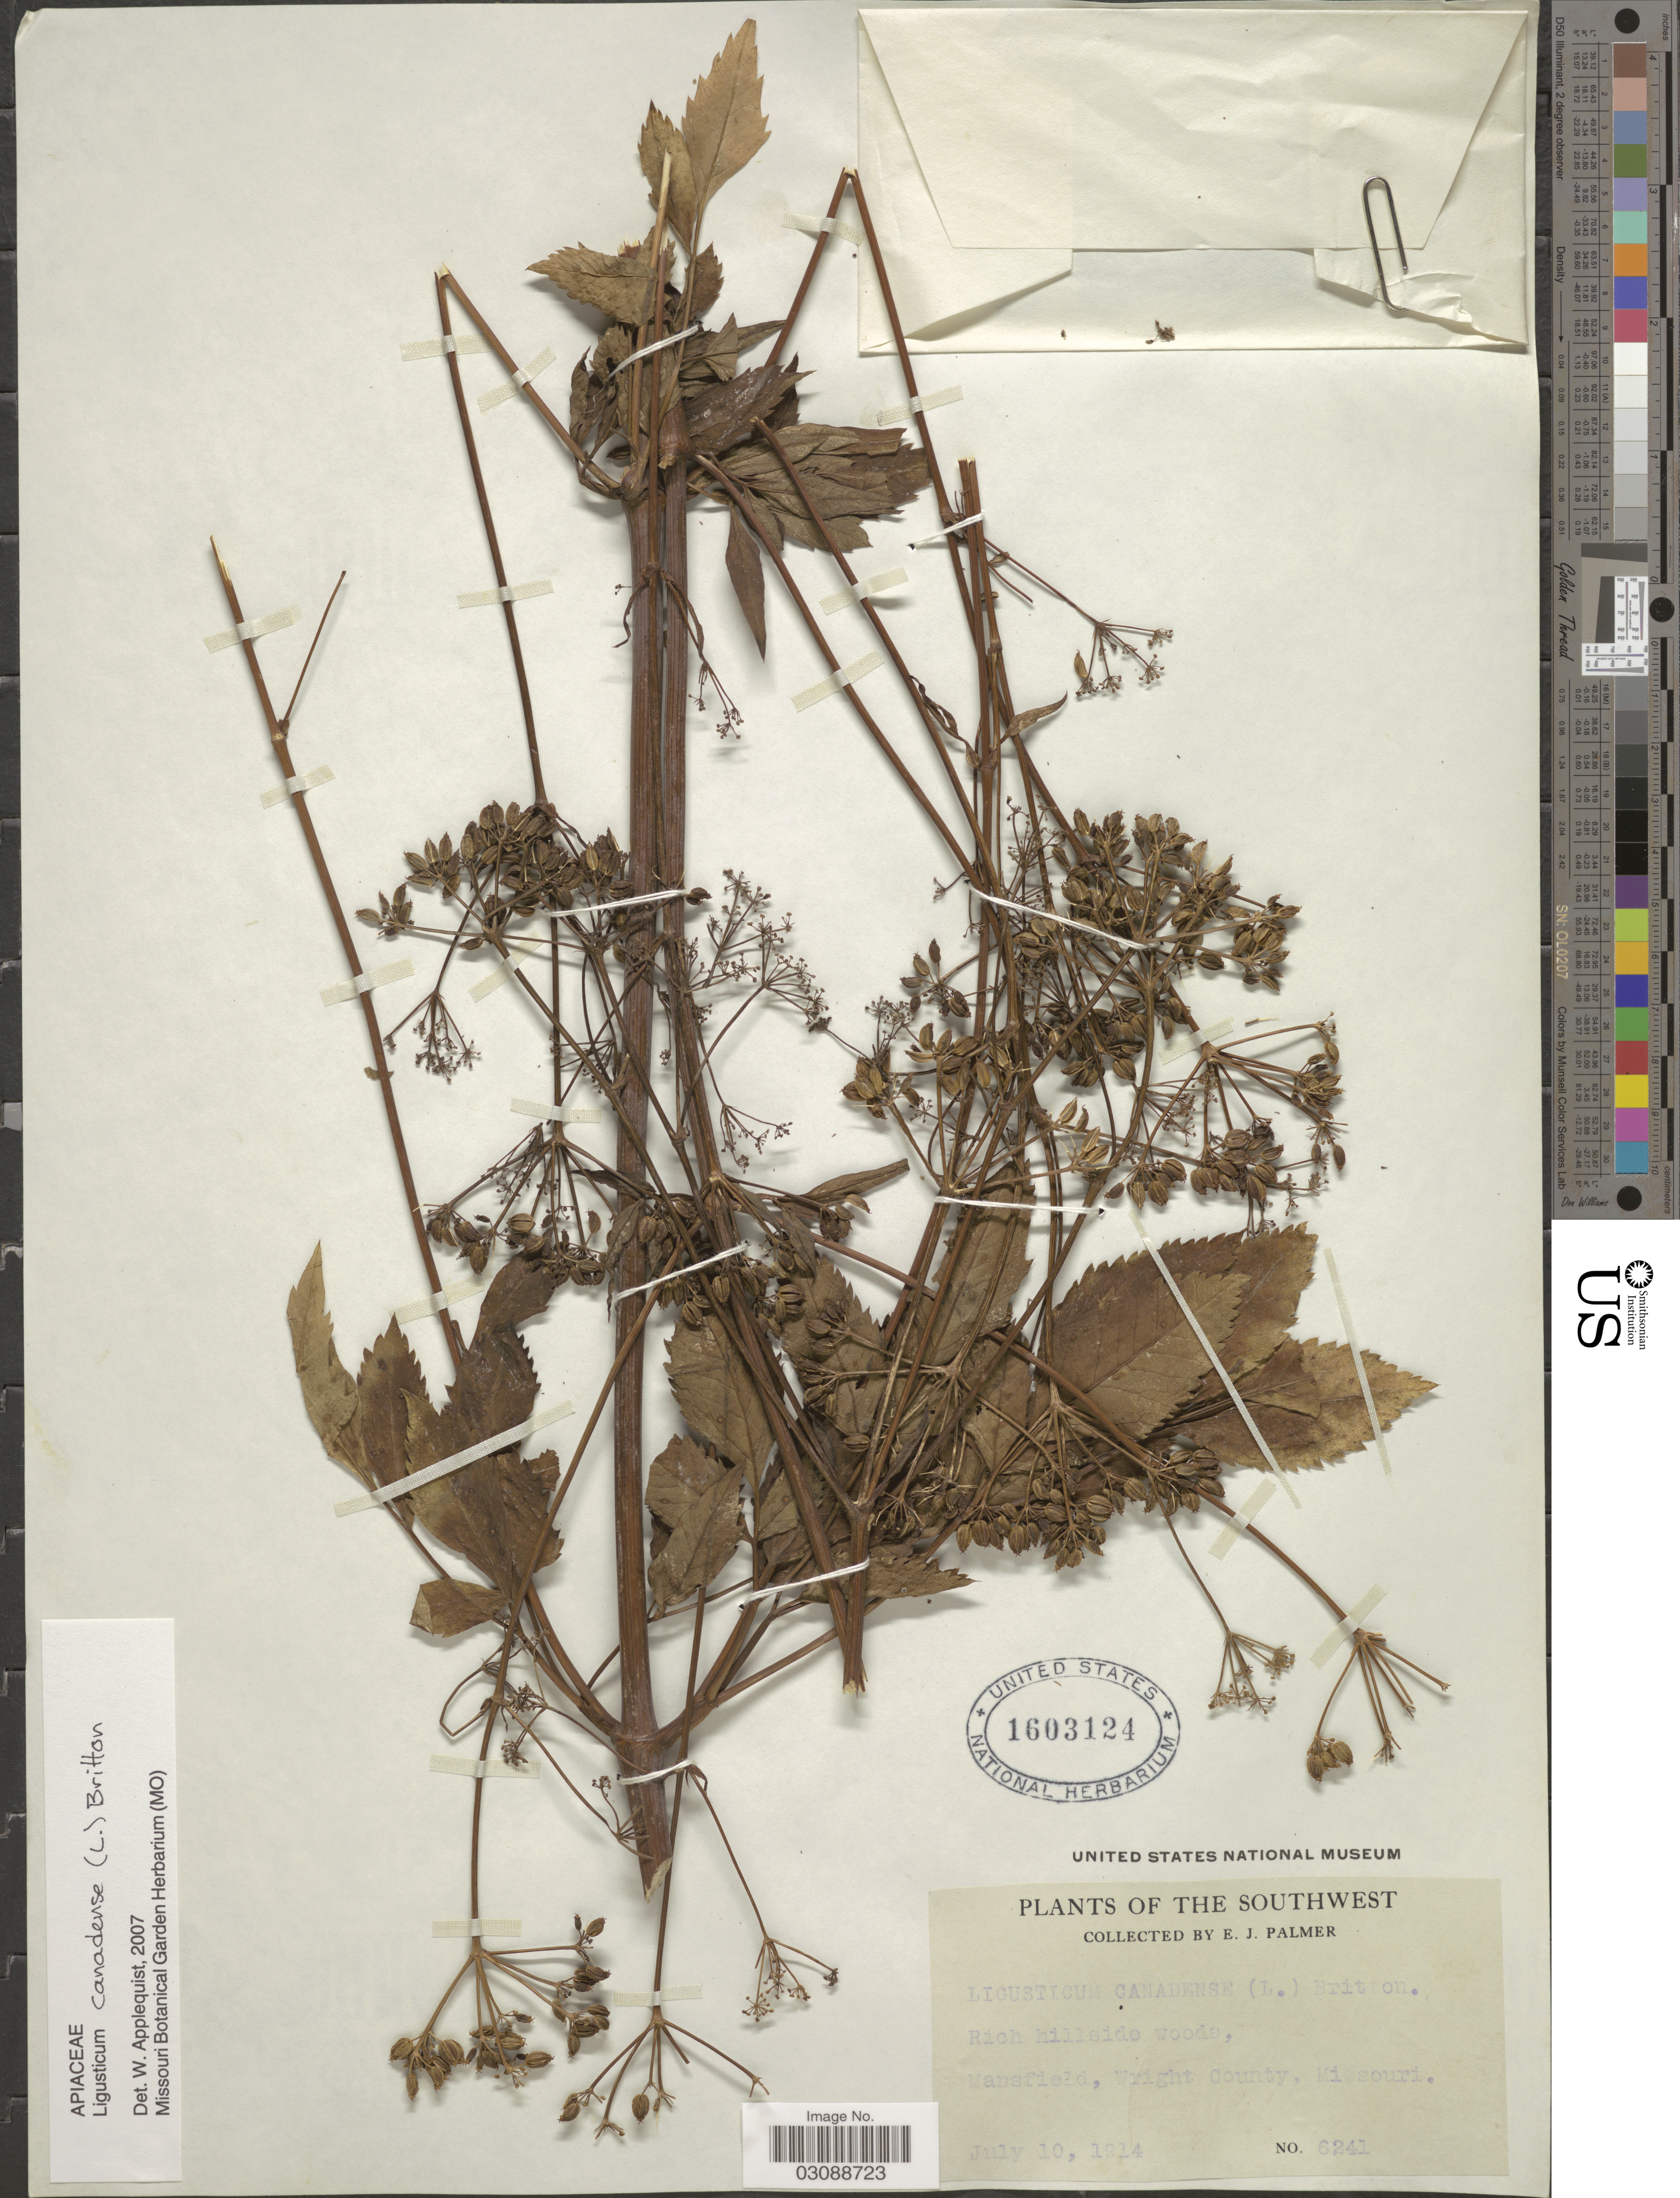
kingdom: Plantae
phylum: Tracheophyta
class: Magnoliopsida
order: Apiales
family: Apiaceae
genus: Ligusticum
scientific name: Ligusticum canadense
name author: (L.) Britton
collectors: E. J. Palmer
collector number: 6241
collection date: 1914-07-10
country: United States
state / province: Missouri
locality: The Southwest. Mansfield, Wright County.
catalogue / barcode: US 1603124